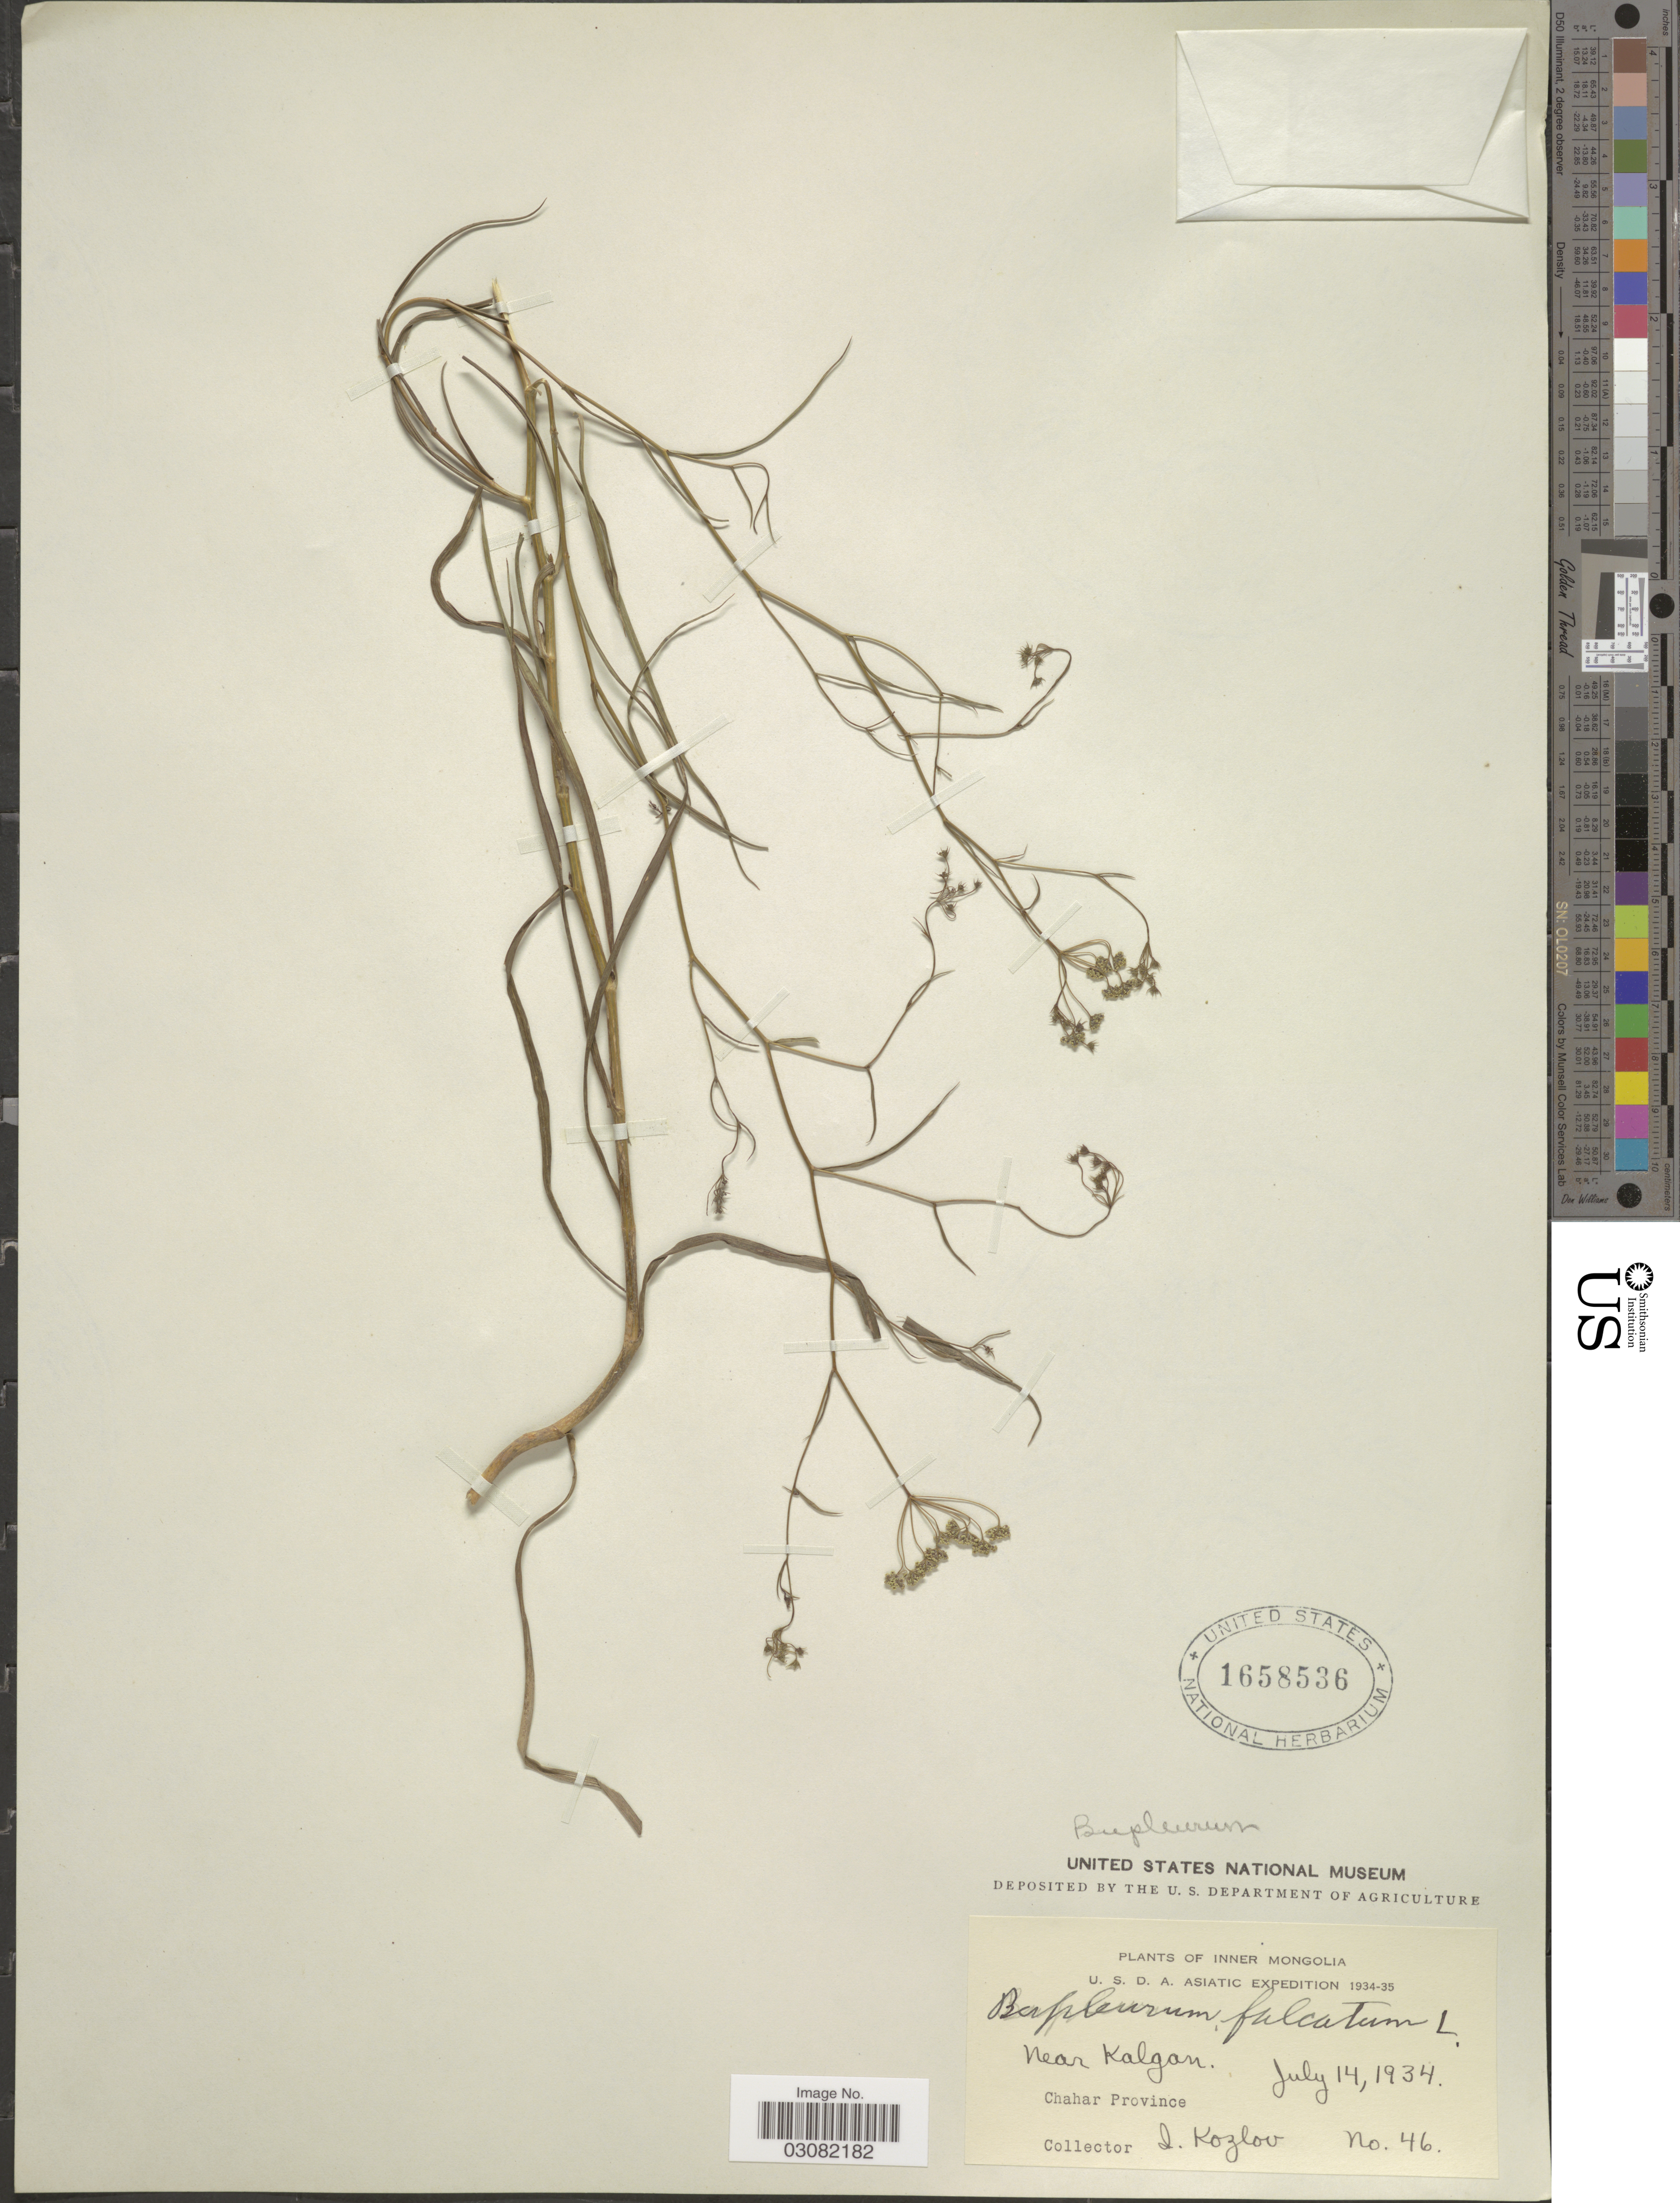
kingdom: Plantae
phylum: Tracheophyta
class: Magnoliopsida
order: Apiales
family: Apiaceae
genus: Bupleurum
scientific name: Bupleurum falcatum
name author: L.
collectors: I. Kozlov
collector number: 46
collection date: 1934-07-14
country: China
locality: Inner Mongolia, Near Kalgan, Chahar Province.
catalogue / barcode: US 1658536